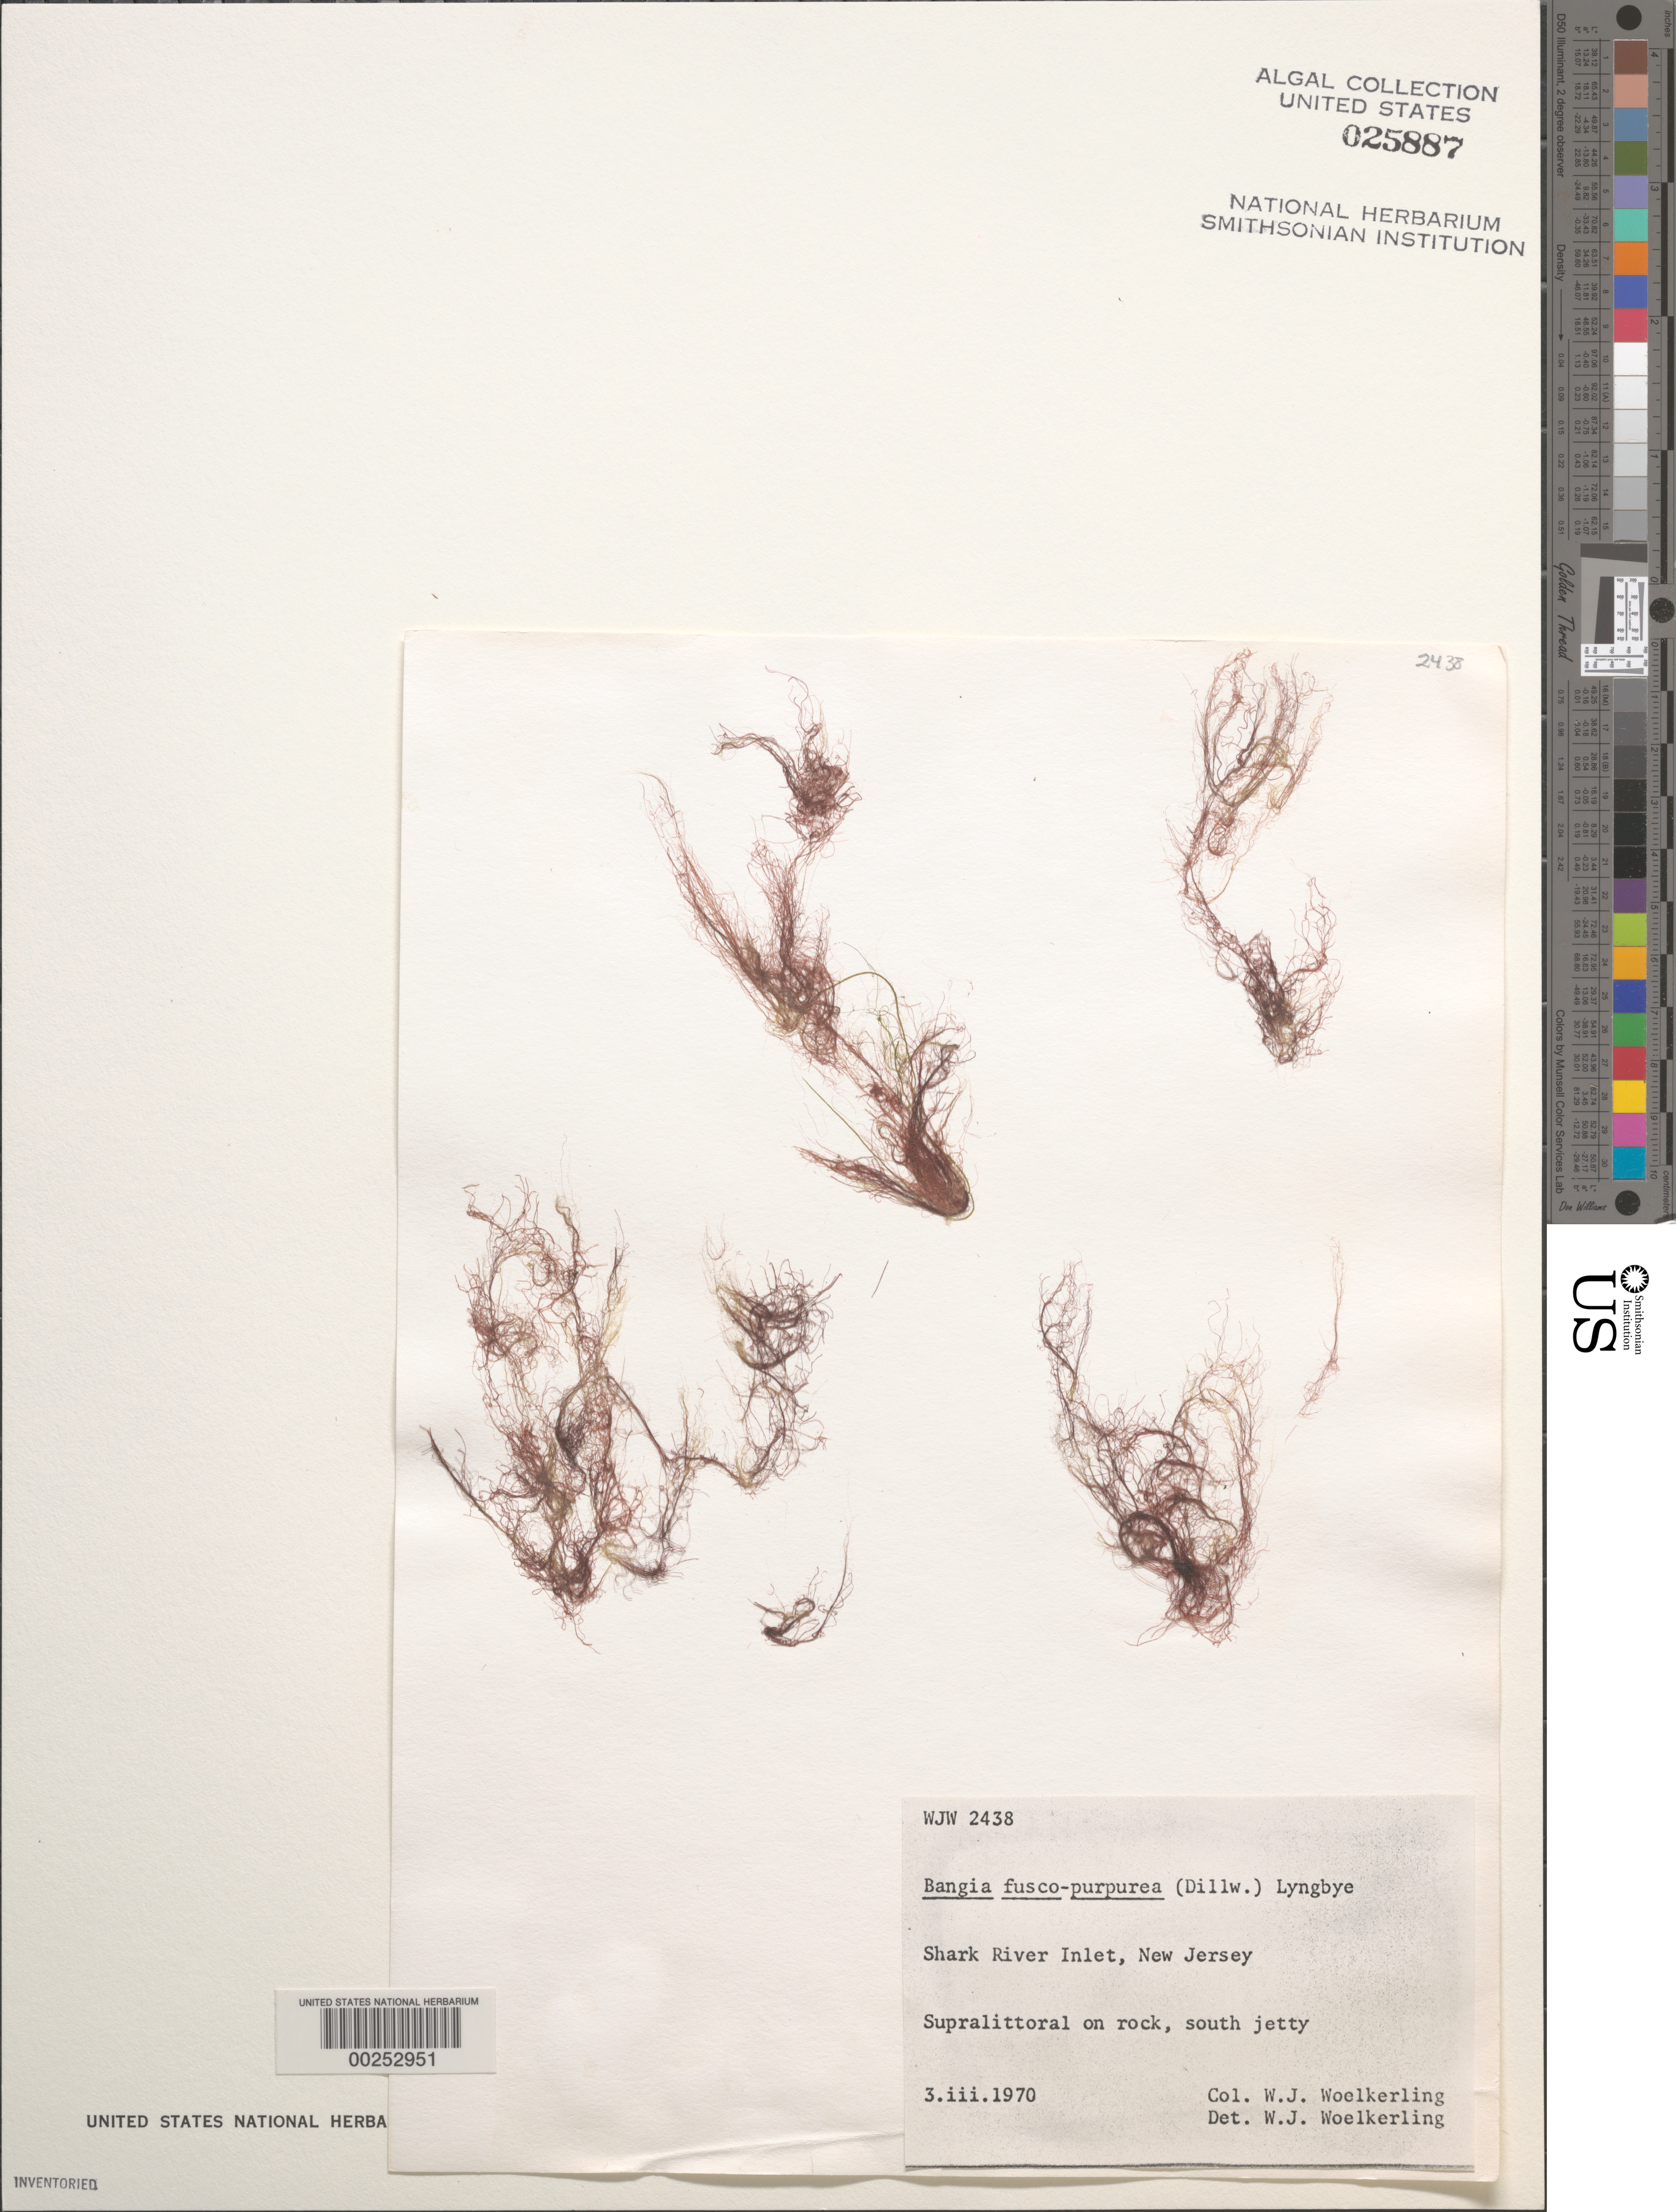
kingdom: Plantae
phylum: Rhodophyta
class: Bangiophyceae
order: Bangiales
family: Bangiaceae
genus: Bangia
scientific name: Bangia fuscopurpurea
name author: (Dillwyn) Lyngb.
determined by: Woelkerling, W. J.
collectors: W. Woelkerling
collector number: WJW 2438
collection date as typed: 03 Mar 1970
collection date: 1970-03-03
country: United States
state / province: New Jersey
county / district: Monmouth County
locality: Shark River Inlet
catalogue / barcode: US 25887